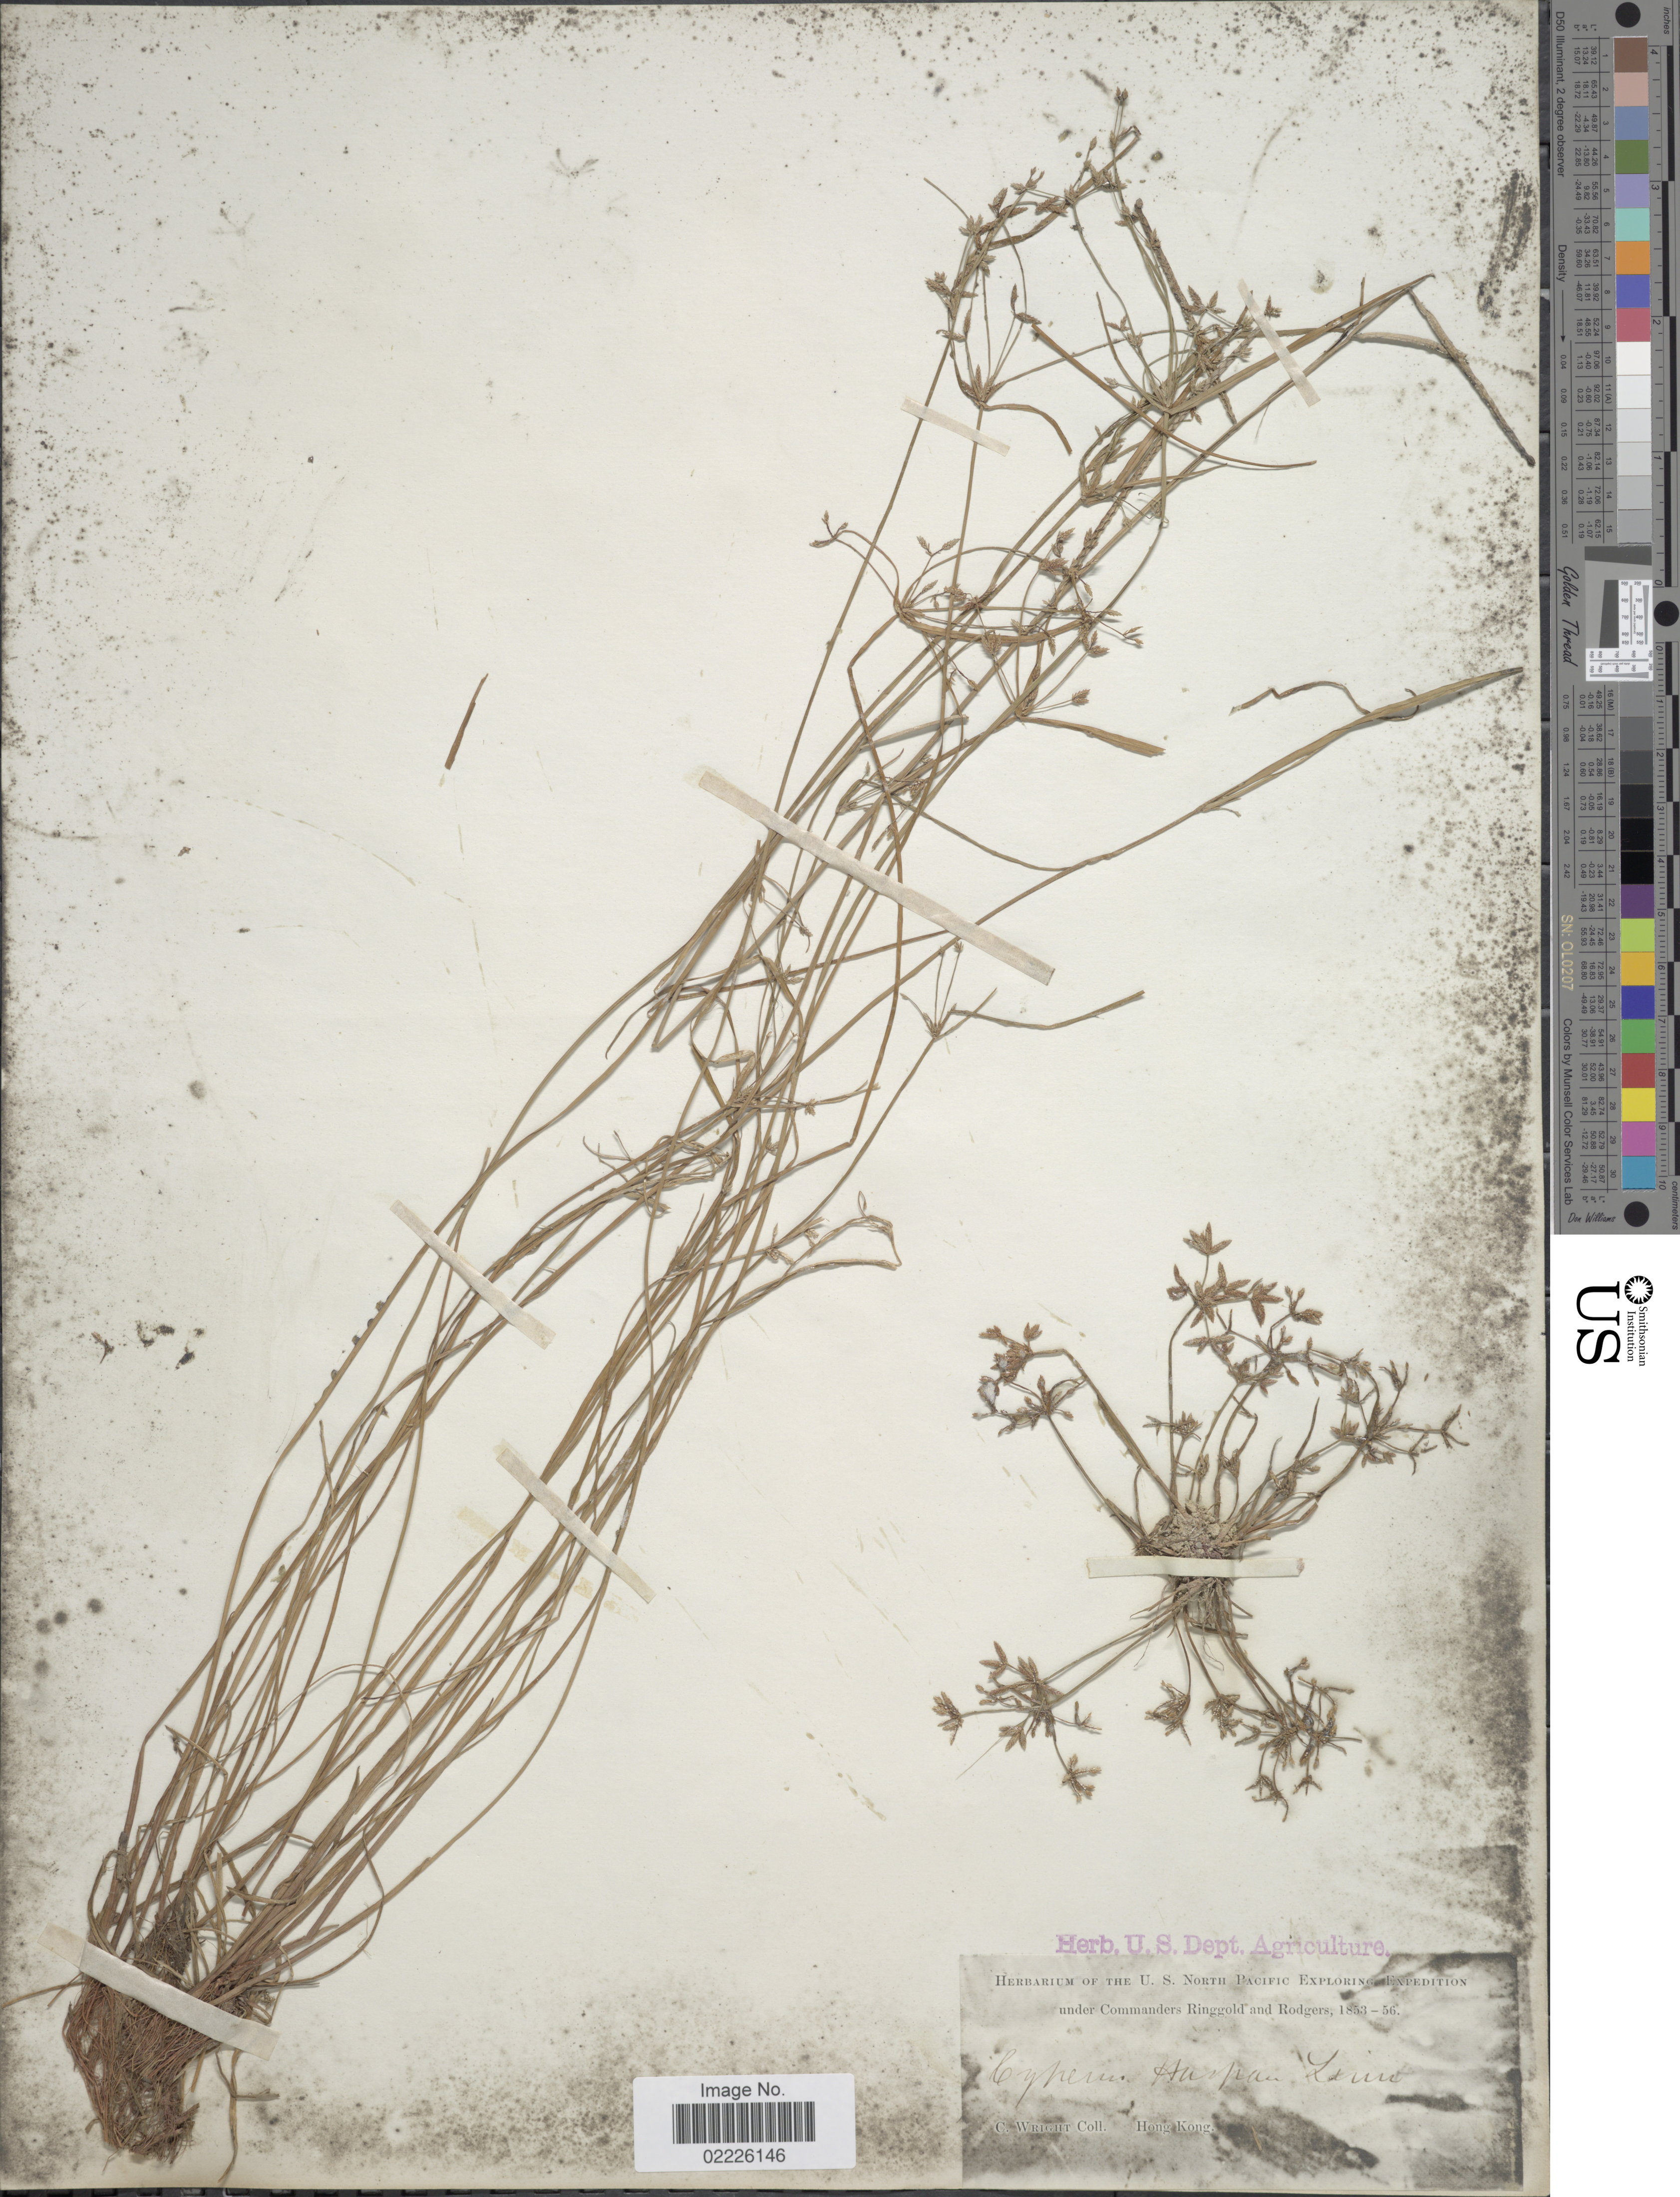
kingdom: Plantae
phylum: Tracheophyta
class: Liliopsida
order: Poales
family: Cyperaceae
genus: Cyperus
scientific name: Cyperus haspan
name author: L.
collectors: C. Wright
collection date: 1853/1856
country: China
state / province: Hong Kong